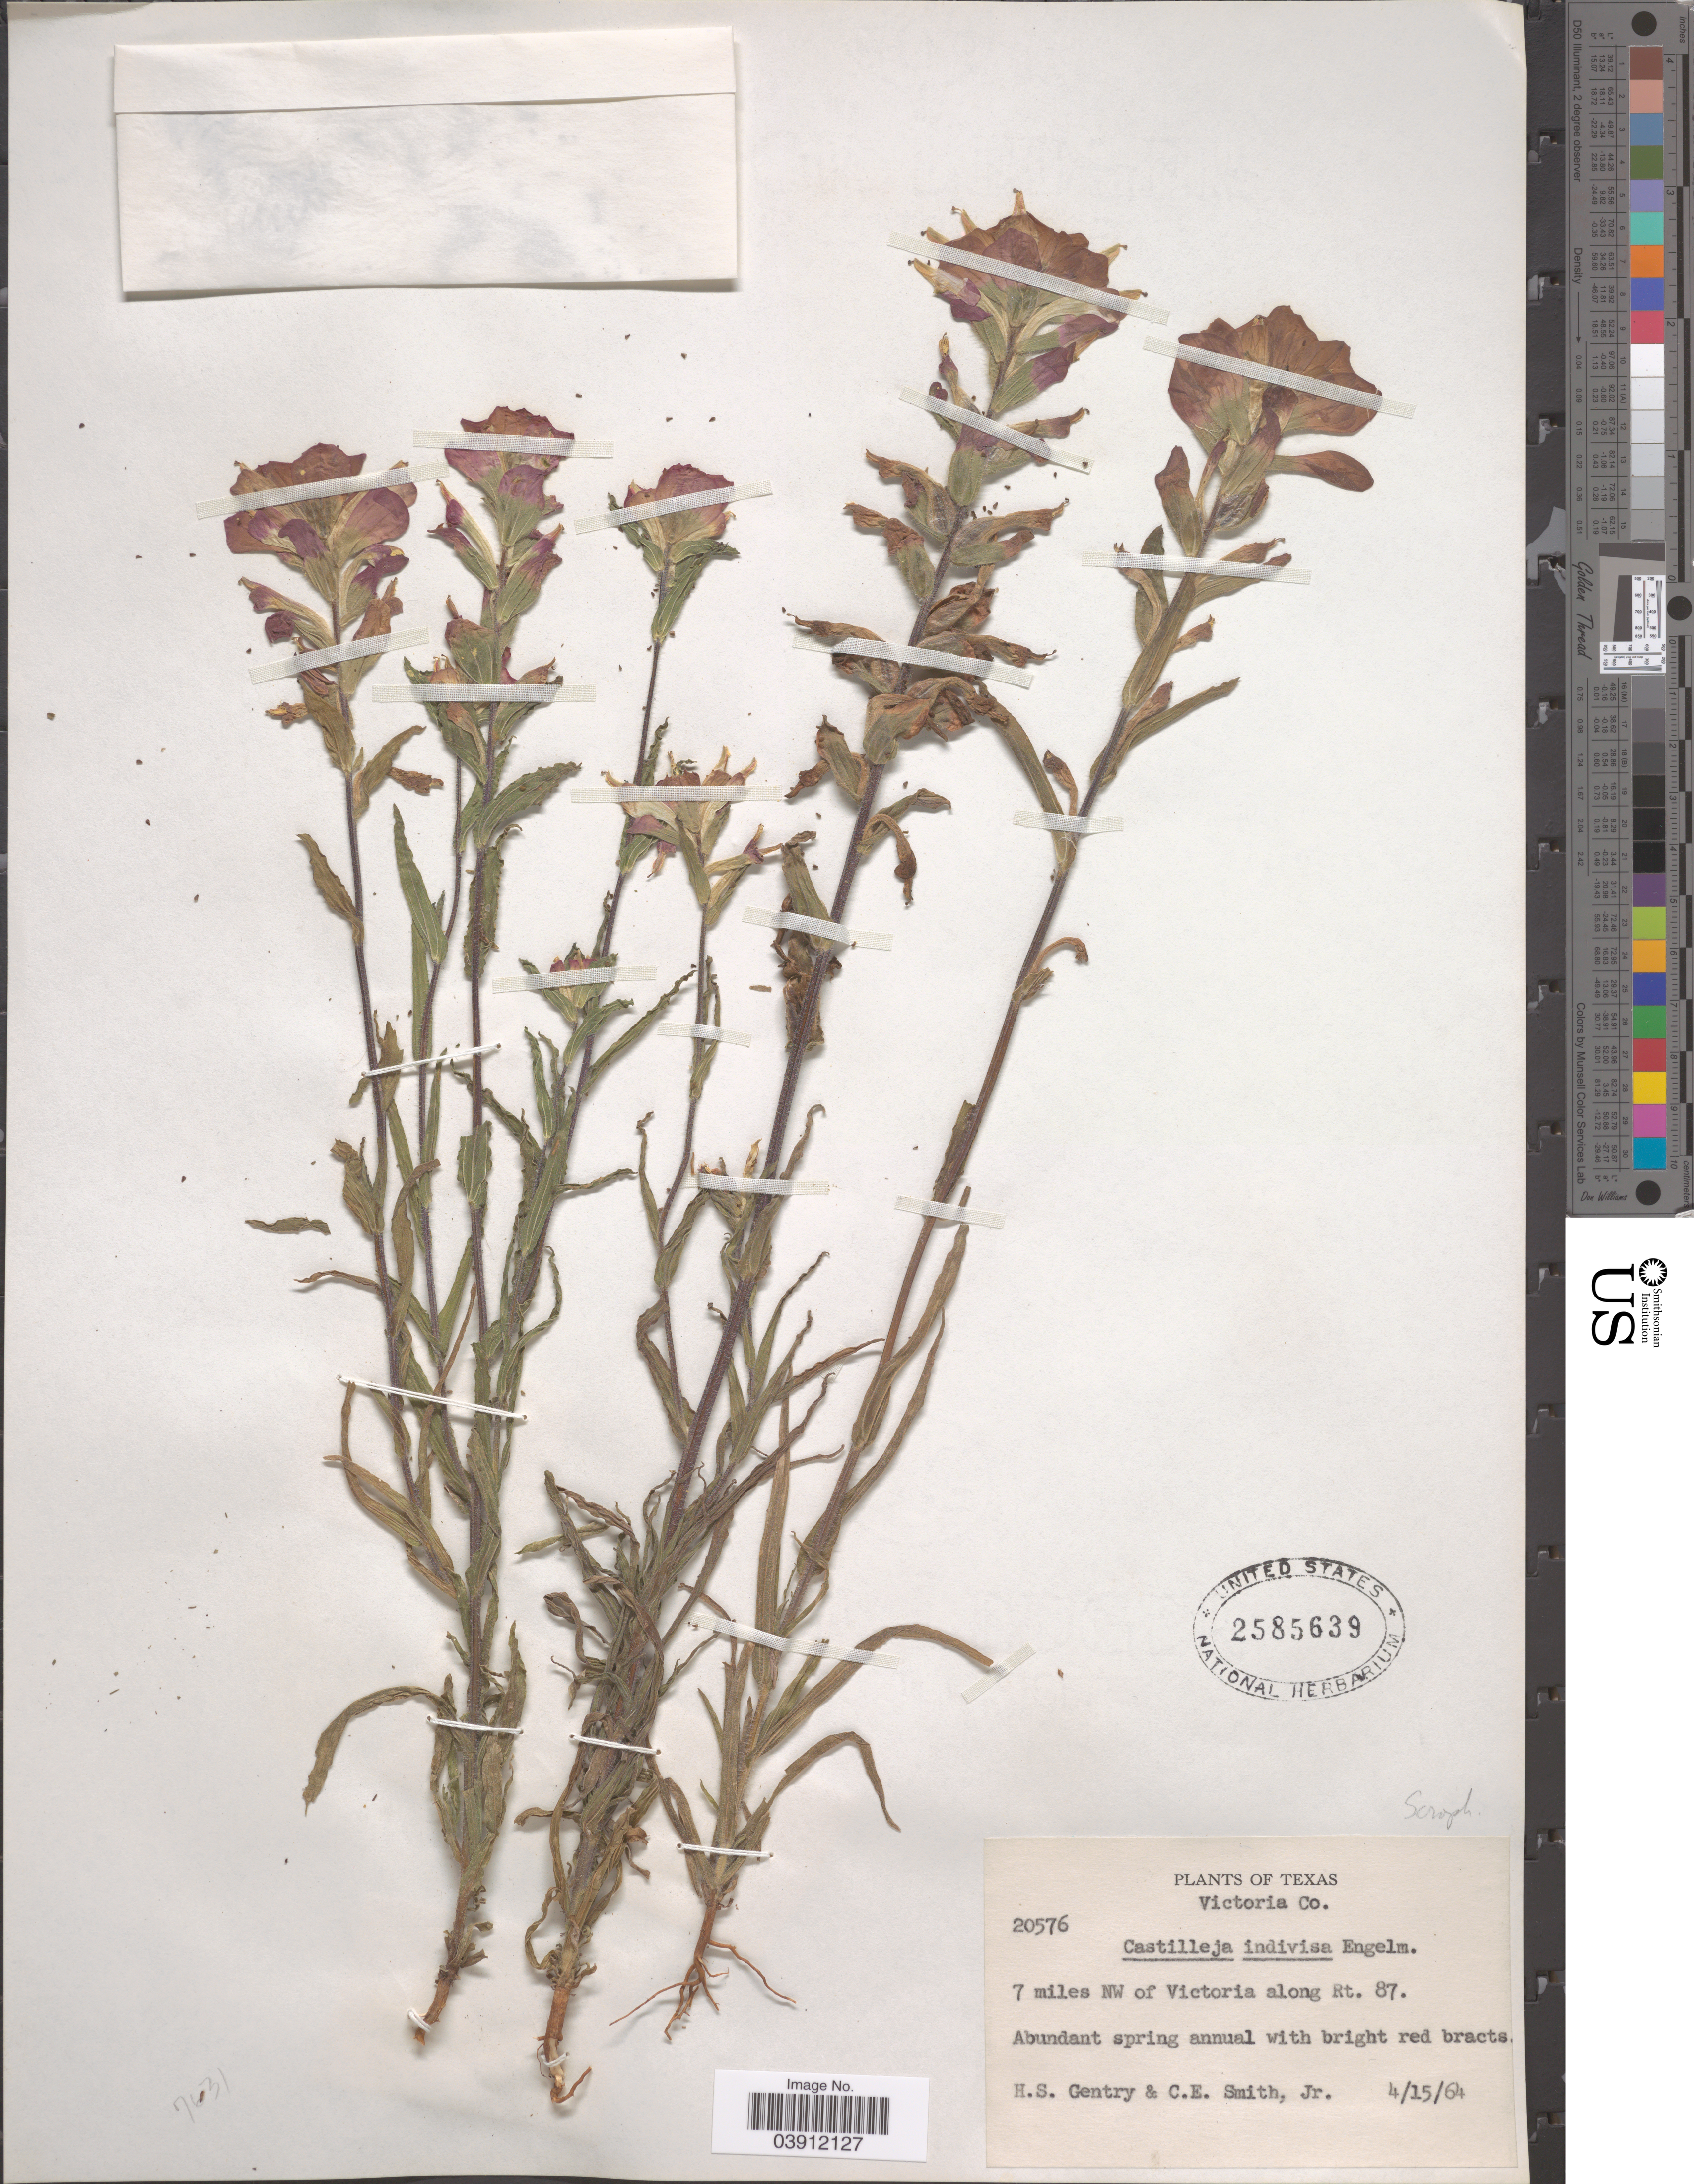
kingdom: Plantae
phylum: Tracheophyta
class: Magnoliopsida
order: Lamiales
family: Orobanchaceae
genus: Castilleja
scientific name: Castilleja indivisa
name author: Engelm. in Engelm. & A. Gray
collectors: H. S. Gentry & C. E. Smith Jr.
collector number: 20576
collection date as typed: Transcribed d/m/y: 15/4/64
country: United States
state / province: Texas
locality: Victoria Co. 7 miles NW of Victoria along Rt. 87.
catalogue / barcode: US 2585639